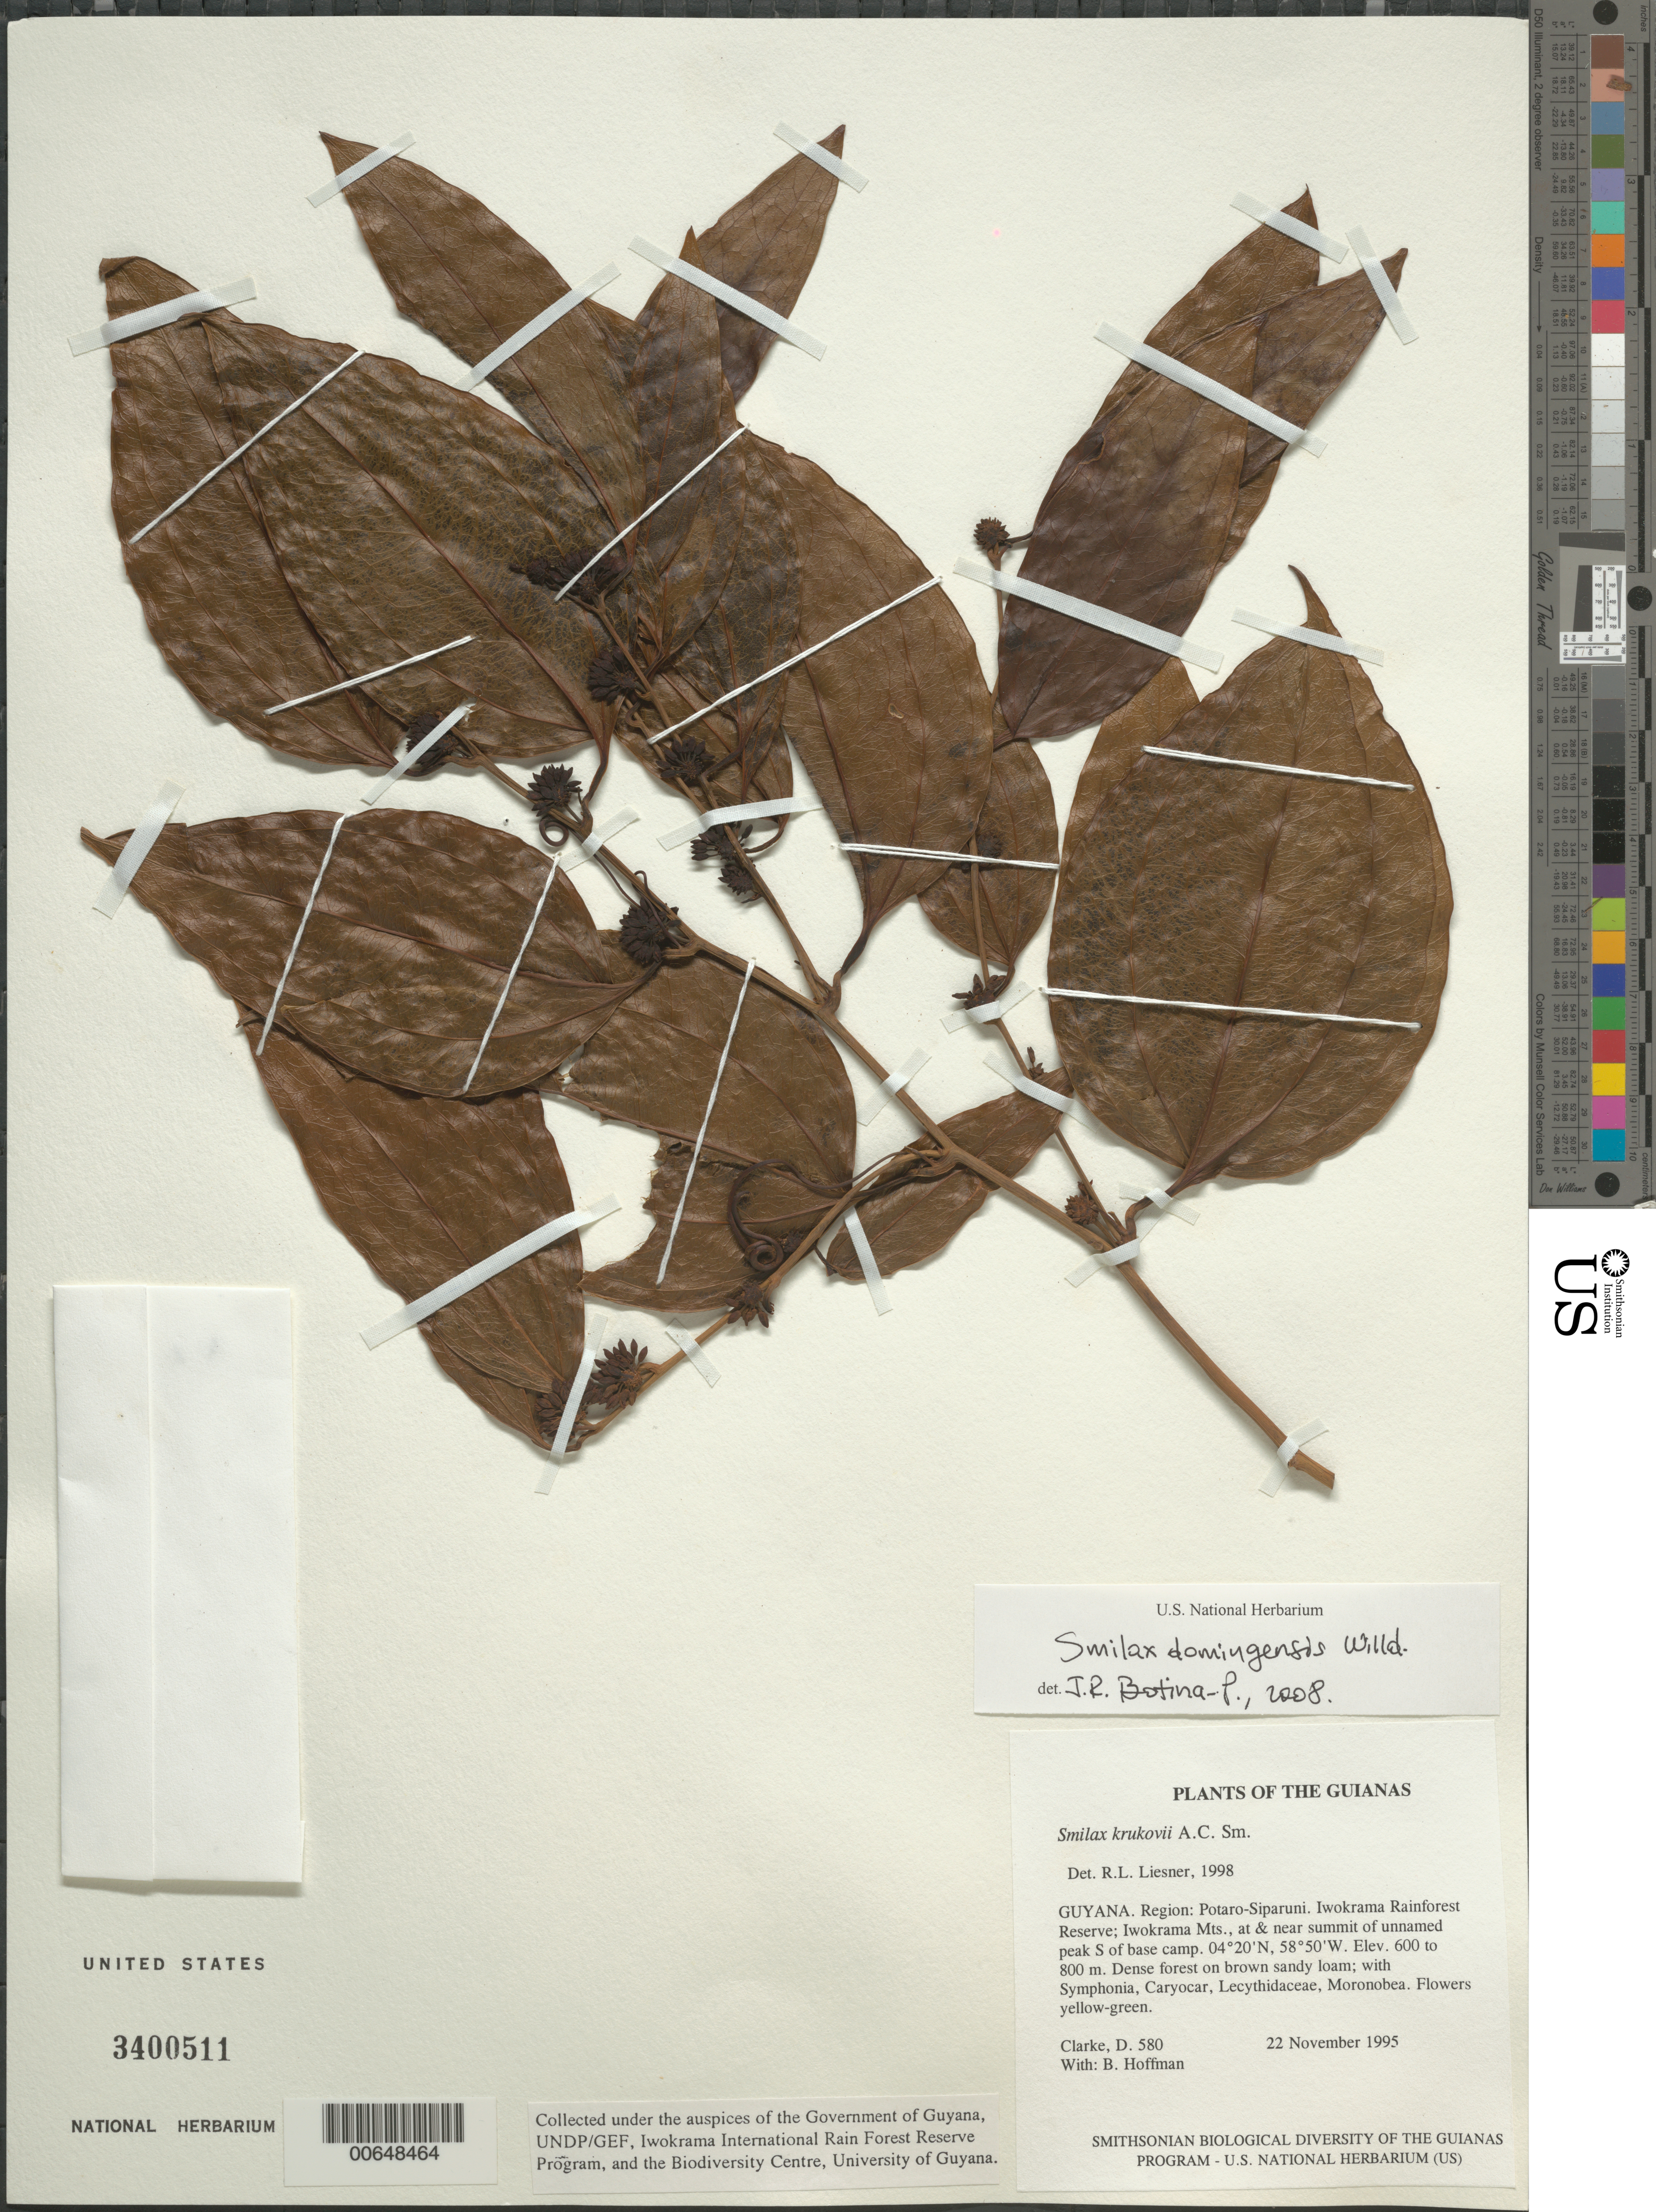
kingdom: Plantae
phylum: Tracheophyta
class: Liliopsida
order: Liliales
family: Smilacaceae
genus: Smilax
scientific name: Smilax domingensis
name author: Willd.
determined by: Botina-P., J. R.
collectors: H. D. Clarke & B. Hoffman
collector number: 580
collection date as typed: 22 November 1995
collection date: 1995-11-22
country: Guyana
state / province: Potaro-Siparuni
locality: Iwokrama Rainforest Reserve; Iwokrama Mts., at & near summit of unnamed peak S of base camp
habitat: Dense forest on brown sandy loam; with Symphonia, Caryocar, Lecythidaceae, Moronobea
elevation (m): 600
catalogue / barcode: US 3400511